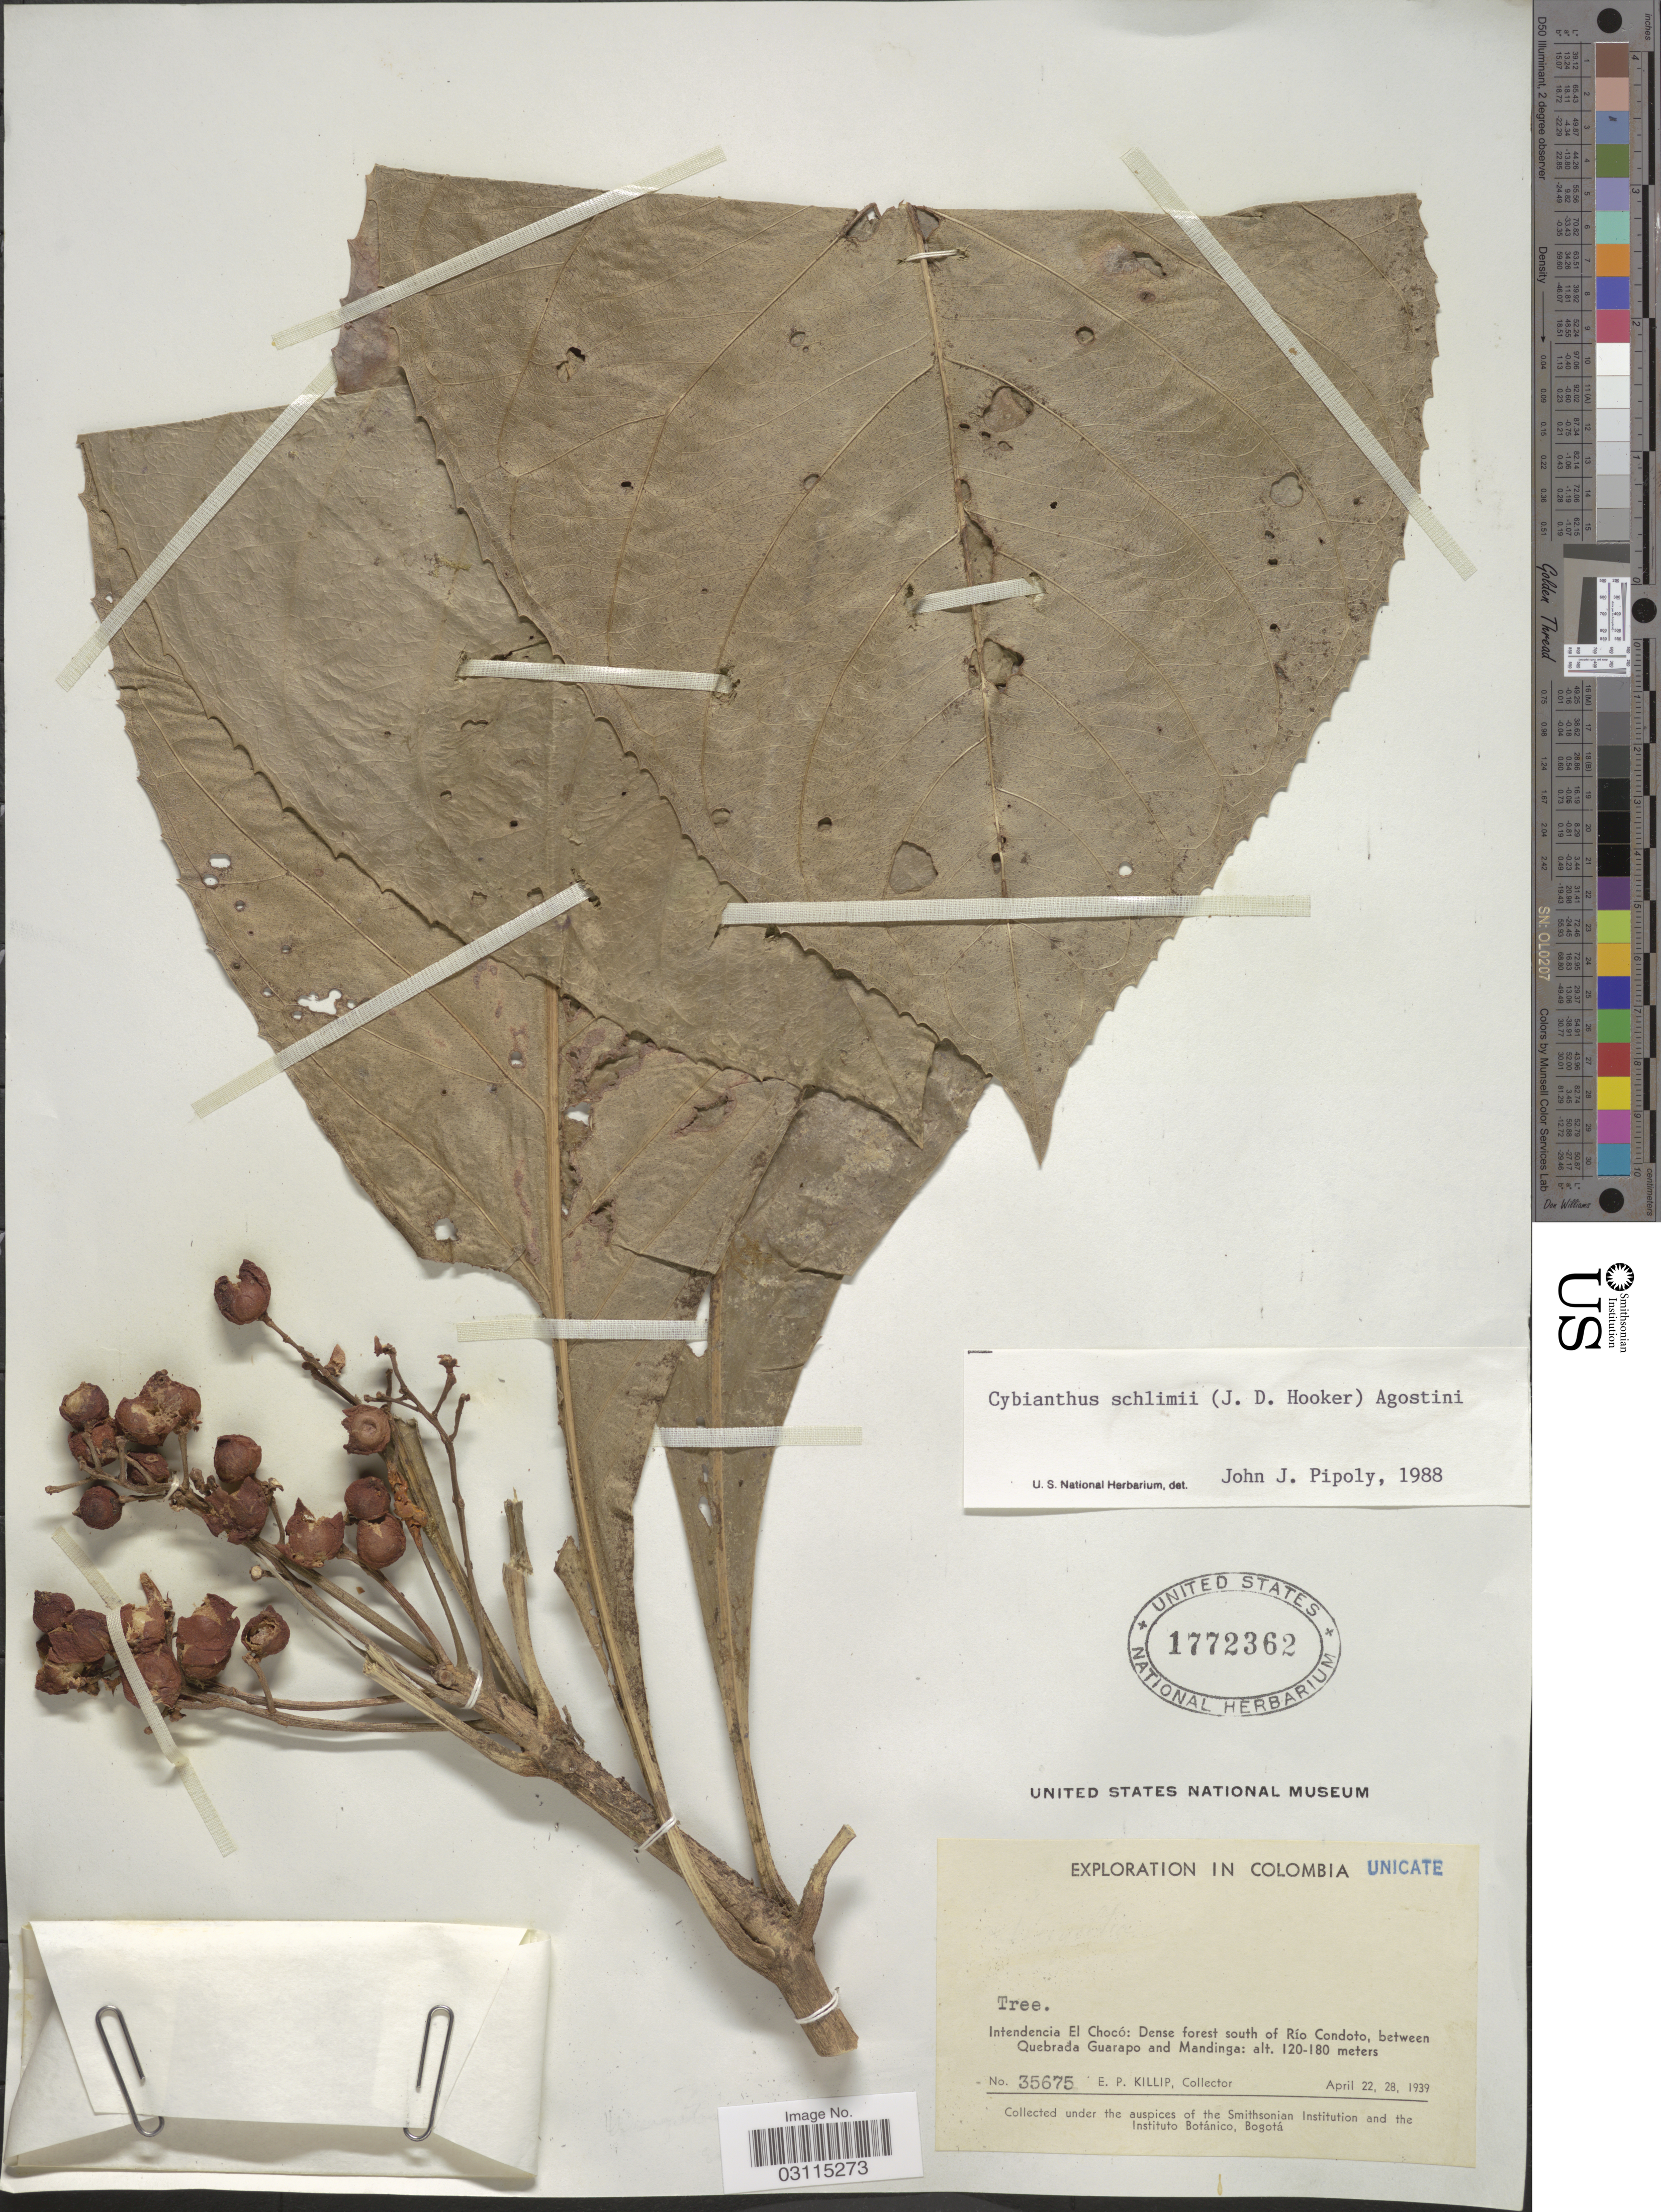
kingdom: Plantae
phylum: Tracheophyta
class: Magnoliopsida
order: Ericales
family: Primulaceae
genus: Cybianthus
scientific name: Cybianthus schlimii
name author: (Hook. f.) G. Agostini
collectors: E. P. Killip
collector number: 35675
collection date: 1939-04-22/1939-04-28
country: Colombia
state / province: Chocó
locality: Intendencia El Chocó: Dense forest south of Río Condoto, between Quebrada Guarapa and Mandinga.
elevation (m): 120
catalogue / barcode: US 1772362